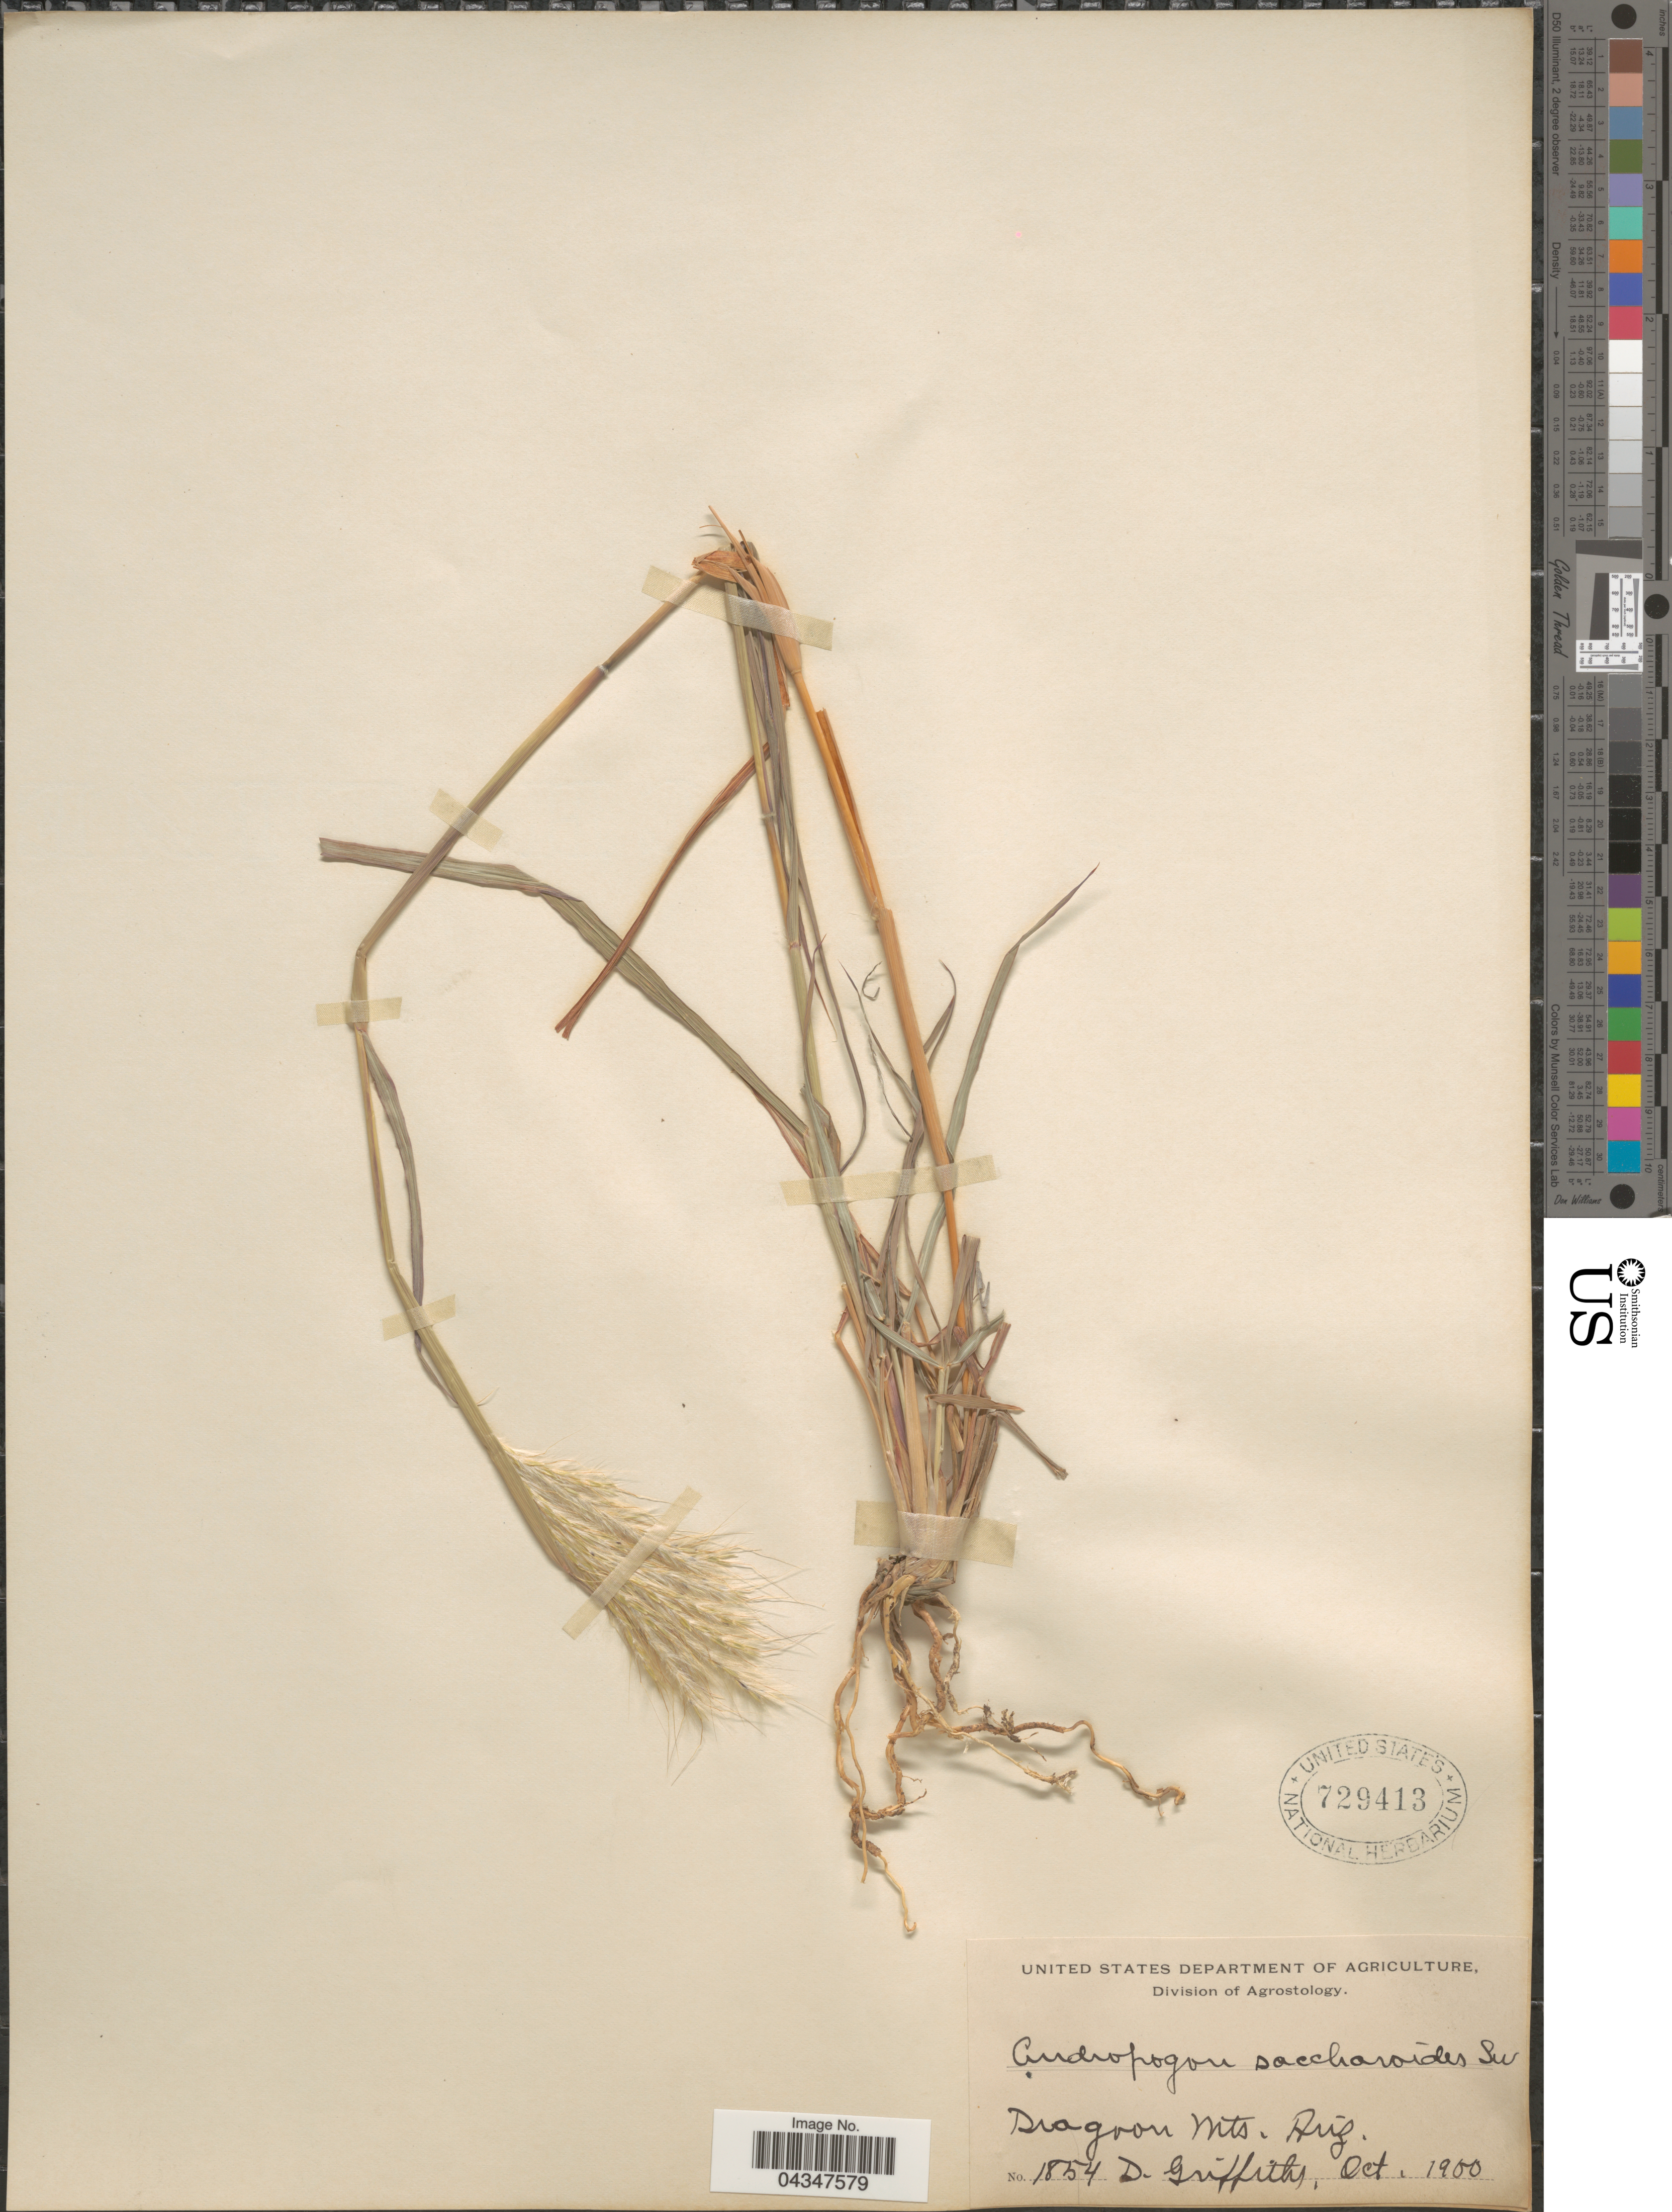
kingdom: Plantae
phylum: Tracheophyta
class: Liliopsida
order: Poales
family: Poaceae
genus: Bothriochloa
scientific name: Bothriochloa barbinodis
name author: (Lag.) Herter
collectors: D. Griffiths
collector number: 1854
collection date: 1900-10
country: United States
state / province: Arizona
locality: Dragoon Mts.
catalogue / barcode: US 729413